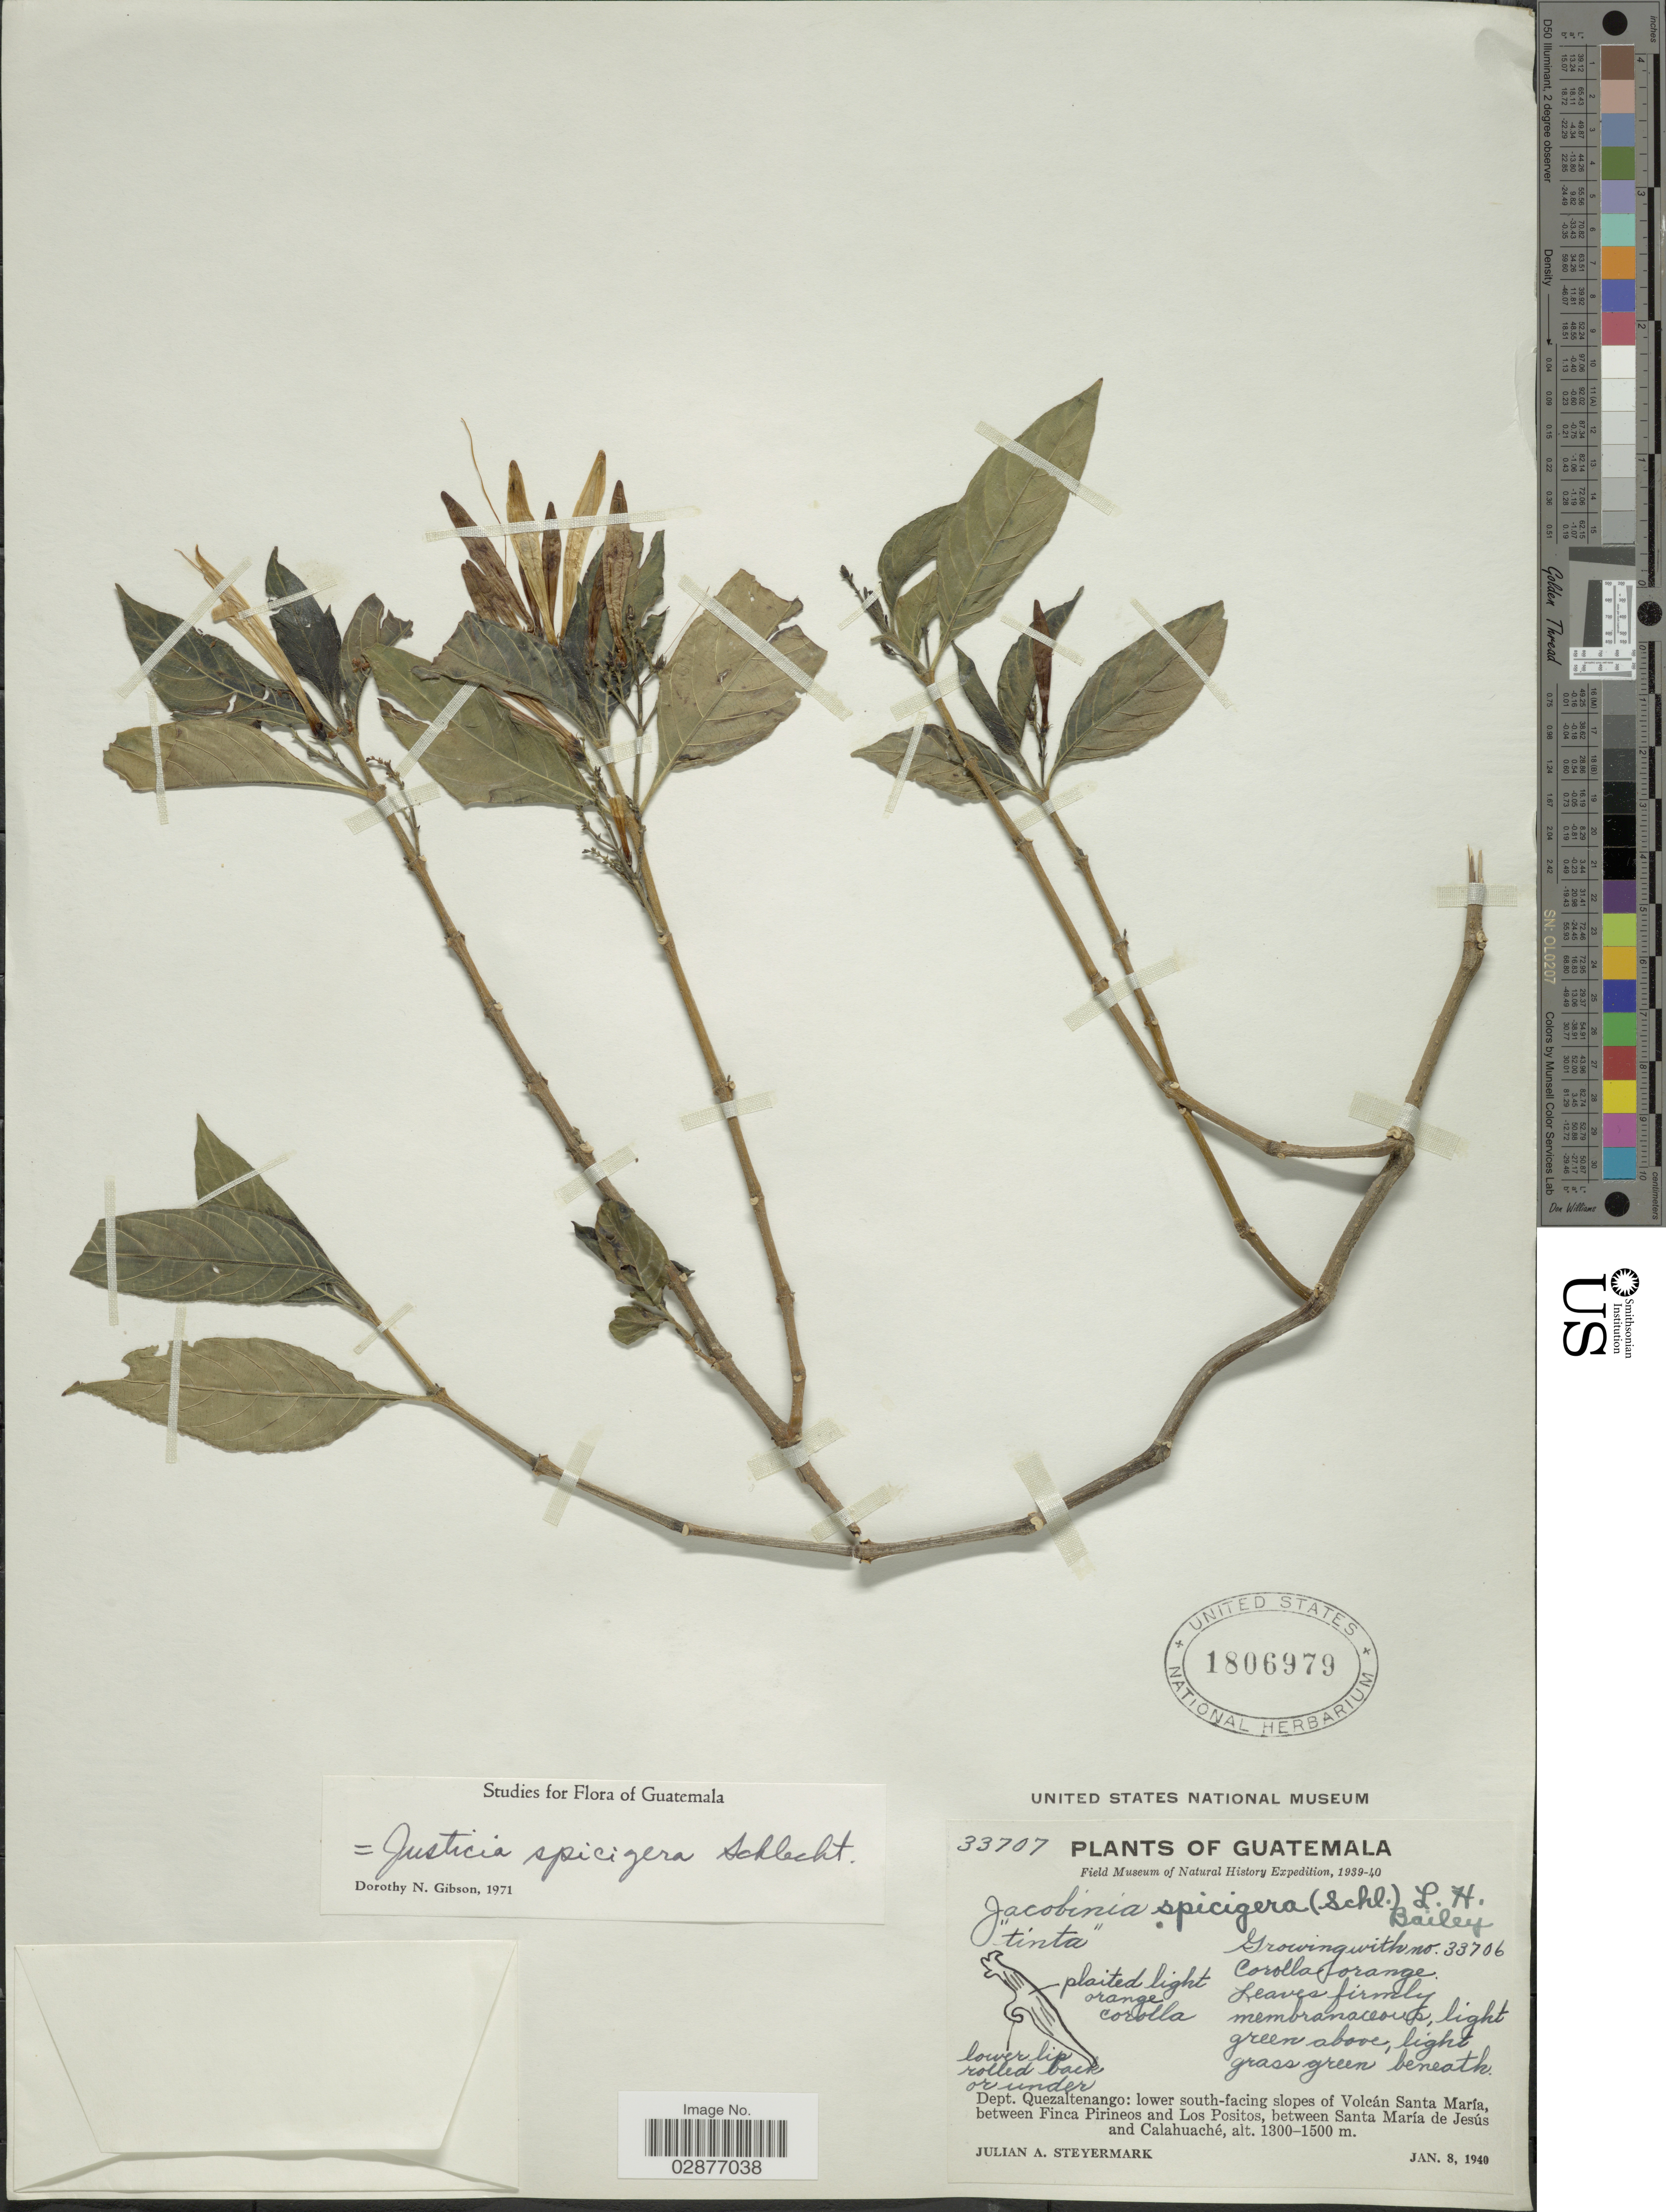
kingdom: Plantae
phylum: Tracheophyta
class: Magnoliopsida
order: Lamiales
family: Acanthaceae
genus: Justicia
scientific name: Justicia spicigera 'Sidicaro'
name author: Schltdl.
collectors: J. Steyermark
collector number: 33707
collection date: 1940-01-08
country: Guatemala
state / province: Quetzaltenango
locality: Dept. Quezaltenango: lower south-facing slopes of Volcán Santa María, between Finca Pirineos and Los Positos, between Santa María de Jesús and Calahuaché.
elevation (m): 1300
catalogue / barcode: US 1806979